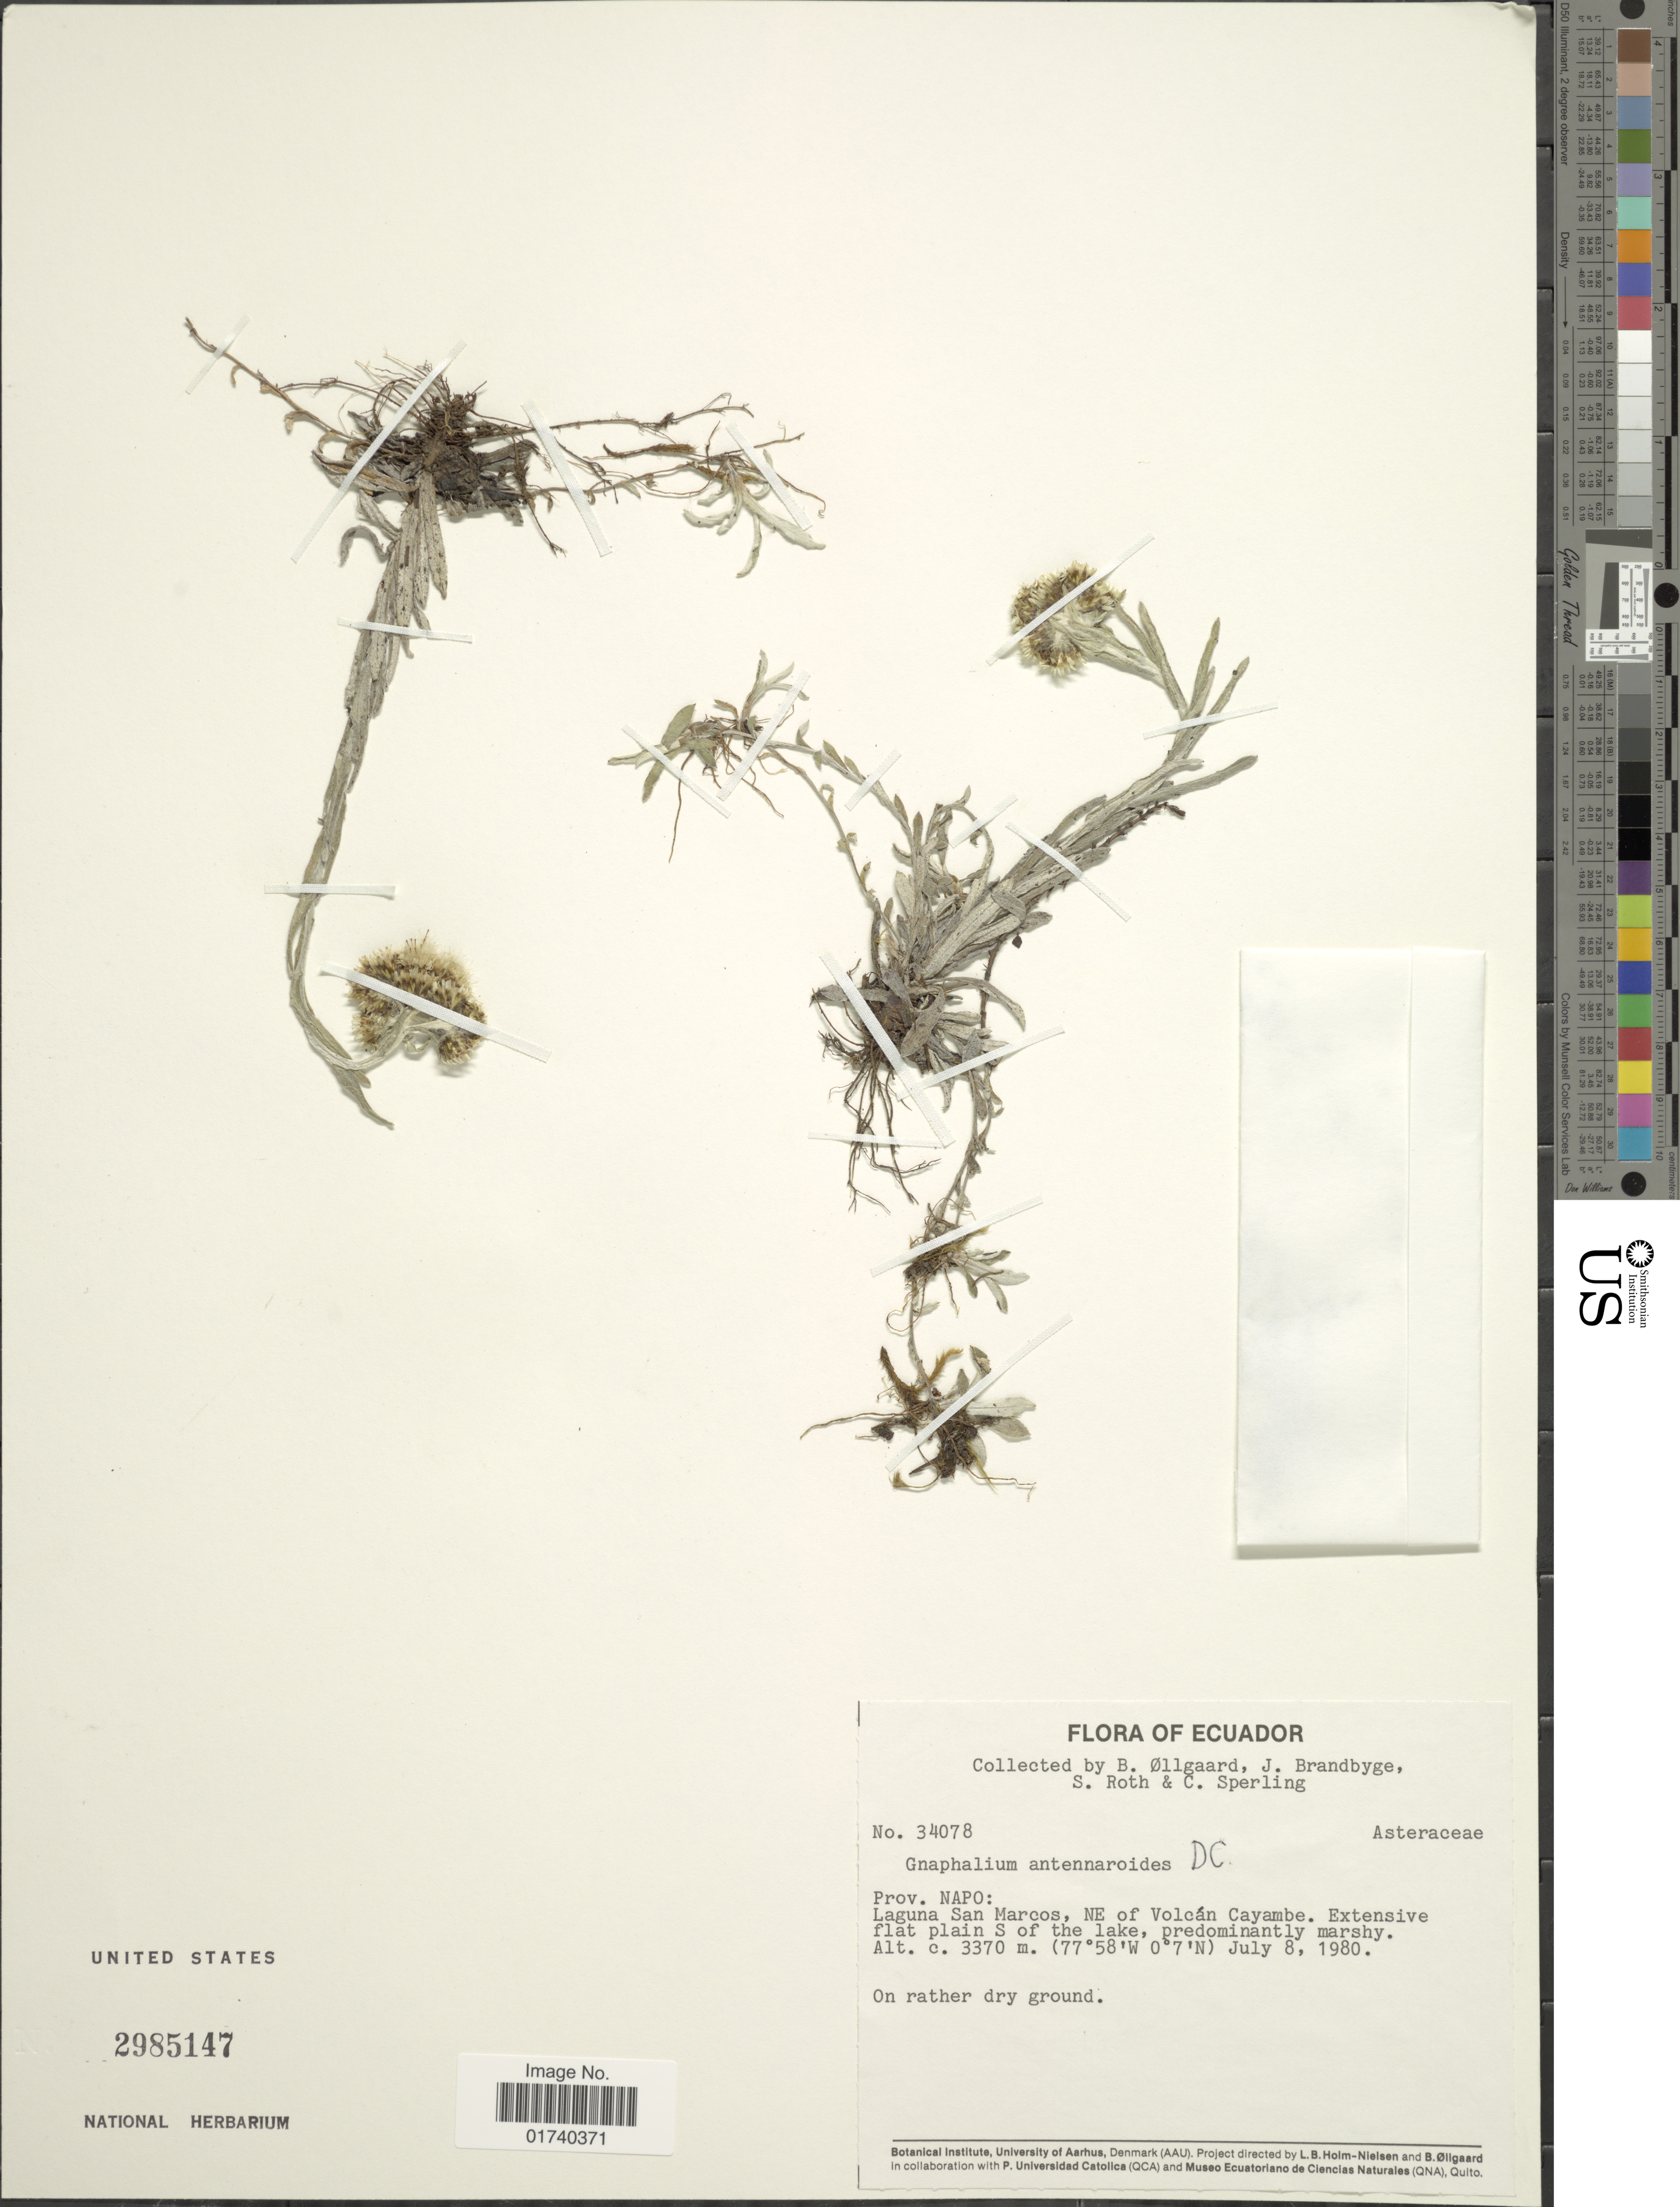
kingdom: Plantae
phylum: Tracheophyta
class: Magnoliopsida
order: Asterales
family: Asteraceae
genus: Chryselium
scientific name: Chryselium gnaphalioides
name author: (Kunth) Urtubey & S.E. Freire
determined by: Nesom, Guy L.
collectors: B. Øllgaard, J. Brandbyge, S. Roth & C. Sperling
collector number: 34078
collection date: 1980-07-08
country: Ecuador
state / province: Napo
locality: Prov: Napo, Laguna San Marcos, NE of Volcan Cayambe, Extensive flat plain S of the lake, predominantly, marshy.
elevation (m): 3370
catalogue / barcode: US 2985147